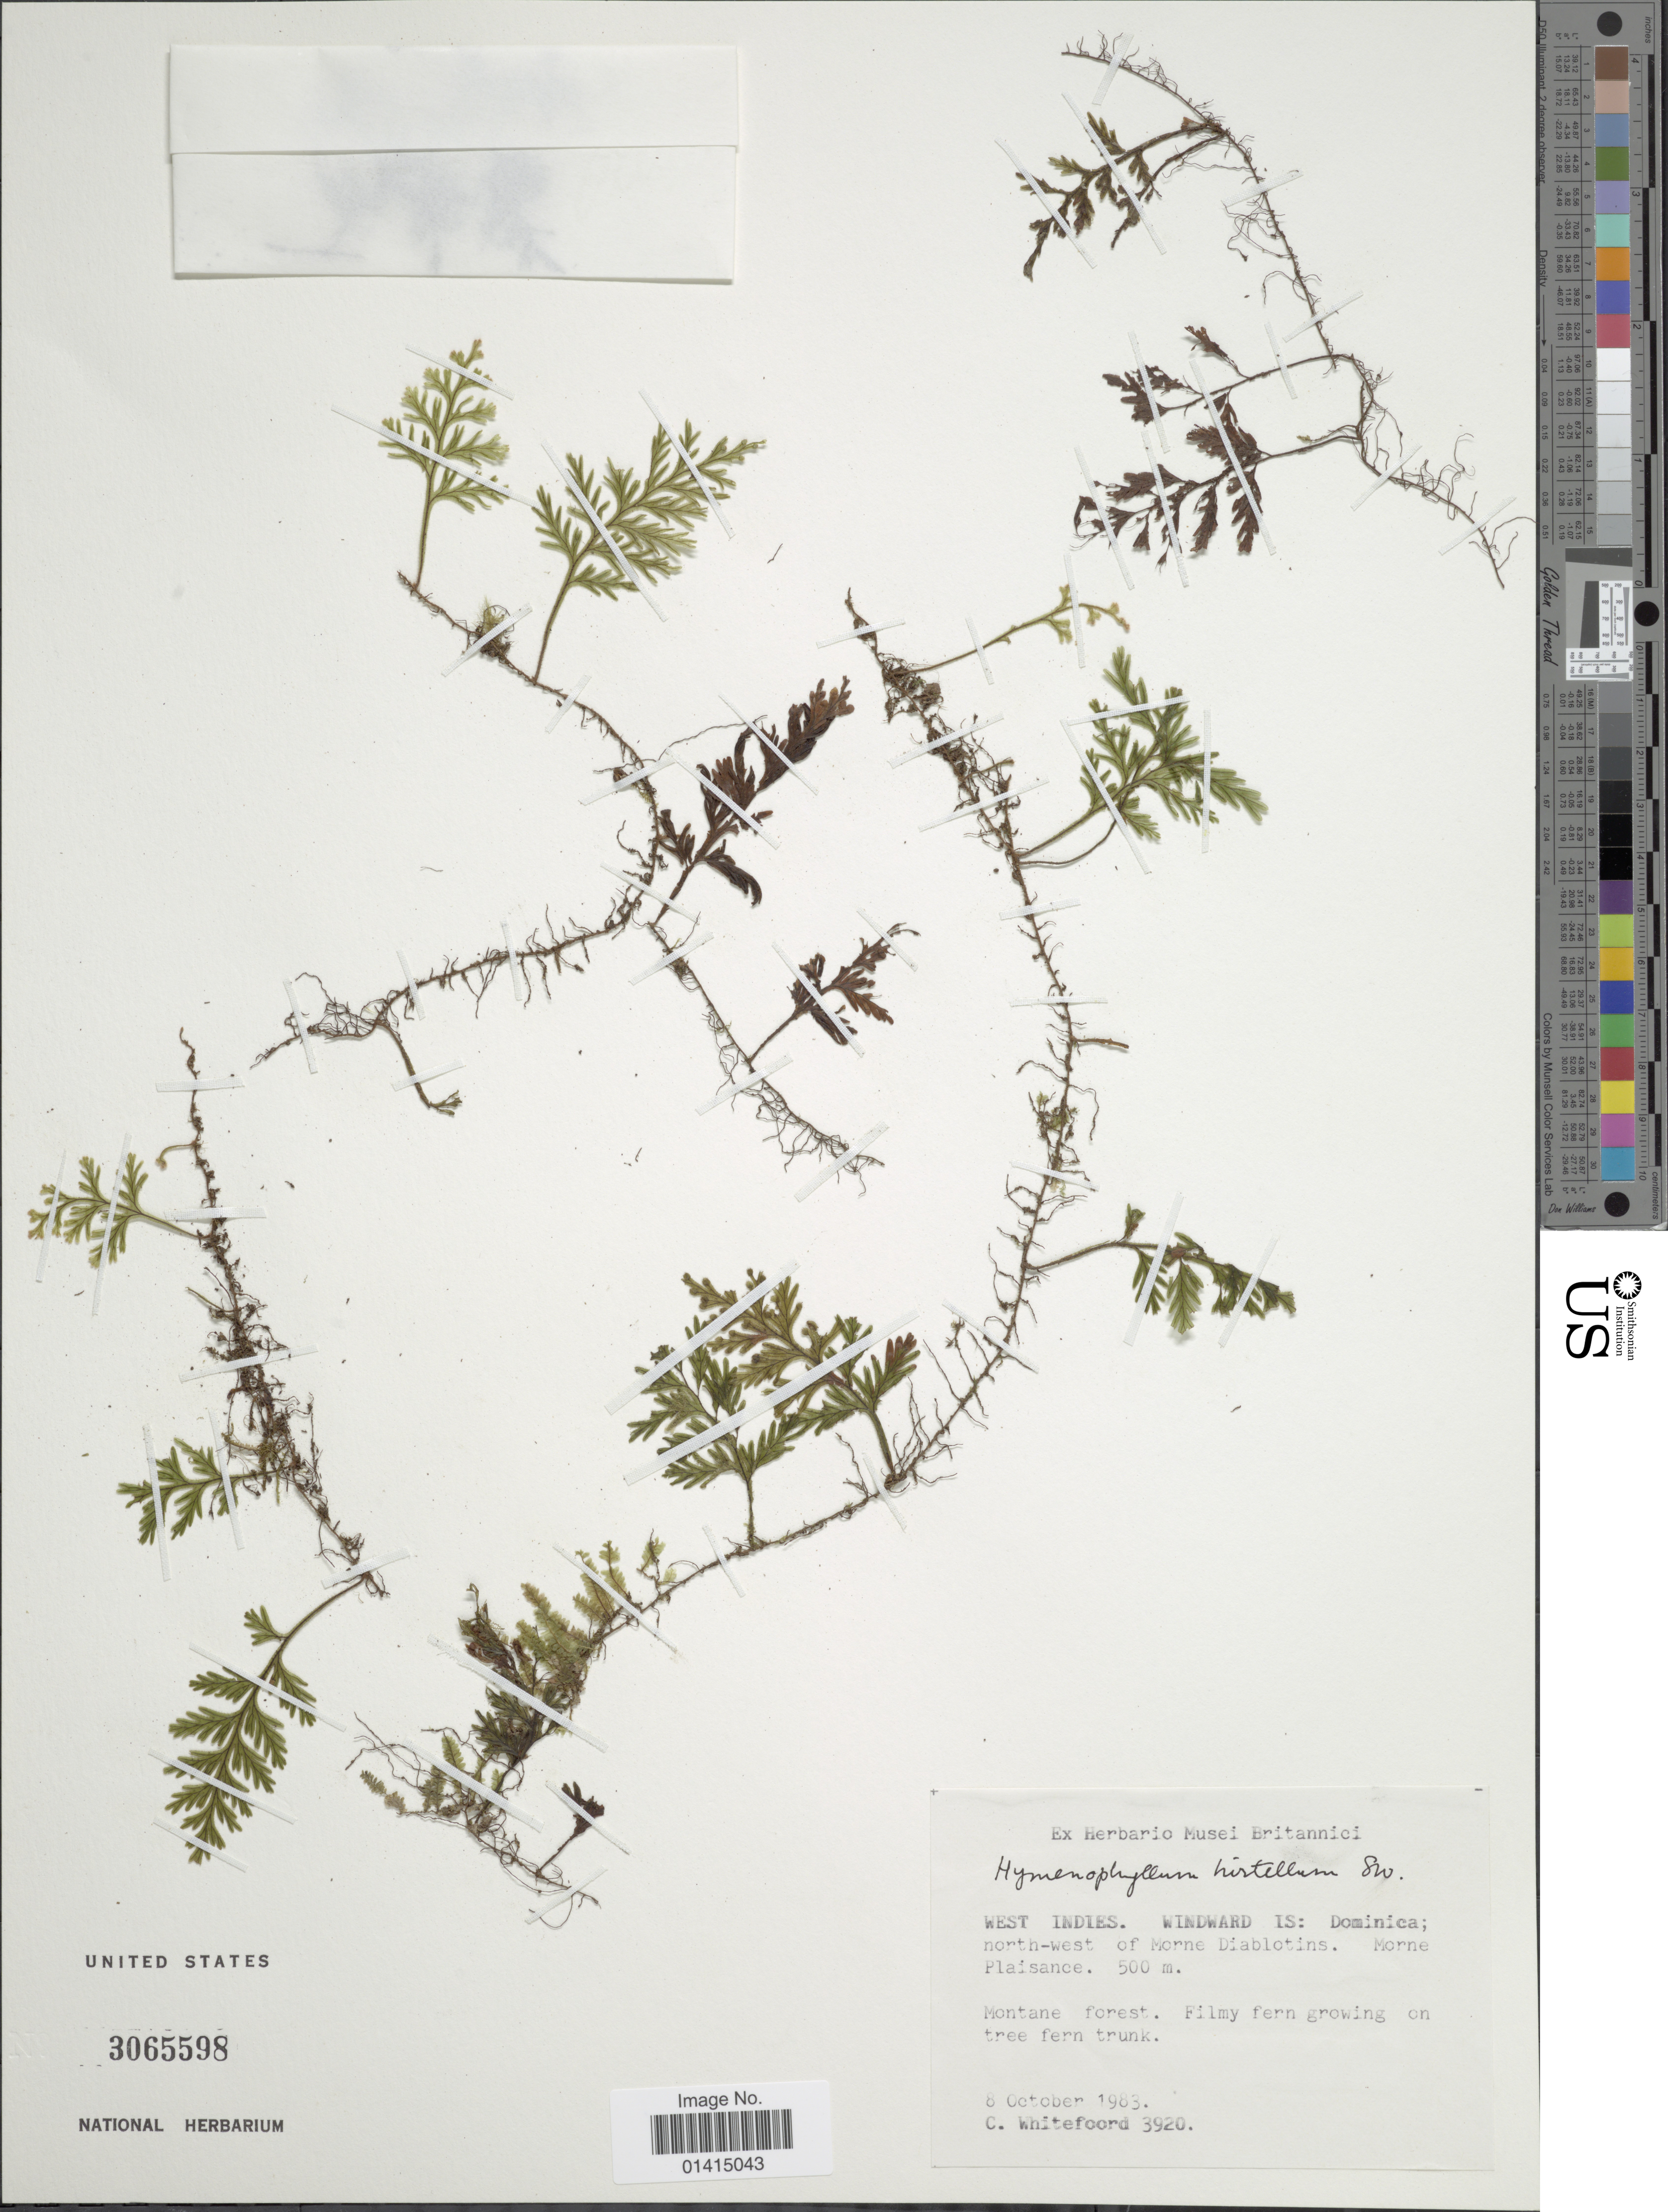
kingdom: Plantae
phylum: Tracheophyta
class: Polypodiopsida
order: Hymenophyllales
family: Hymenophyllaceae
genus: Hymenophyllum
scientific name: Hymenophyllum hirtellum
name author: Sw. in Schrad.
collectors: C. Whitefoord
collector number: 3920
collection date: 1983-10-08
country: Dominica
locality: West Indies, Windward Is: Dominica; northwest of Morne Diablotins, Morne Plaisance, montane forest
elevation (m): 500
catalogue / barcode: US 3065598